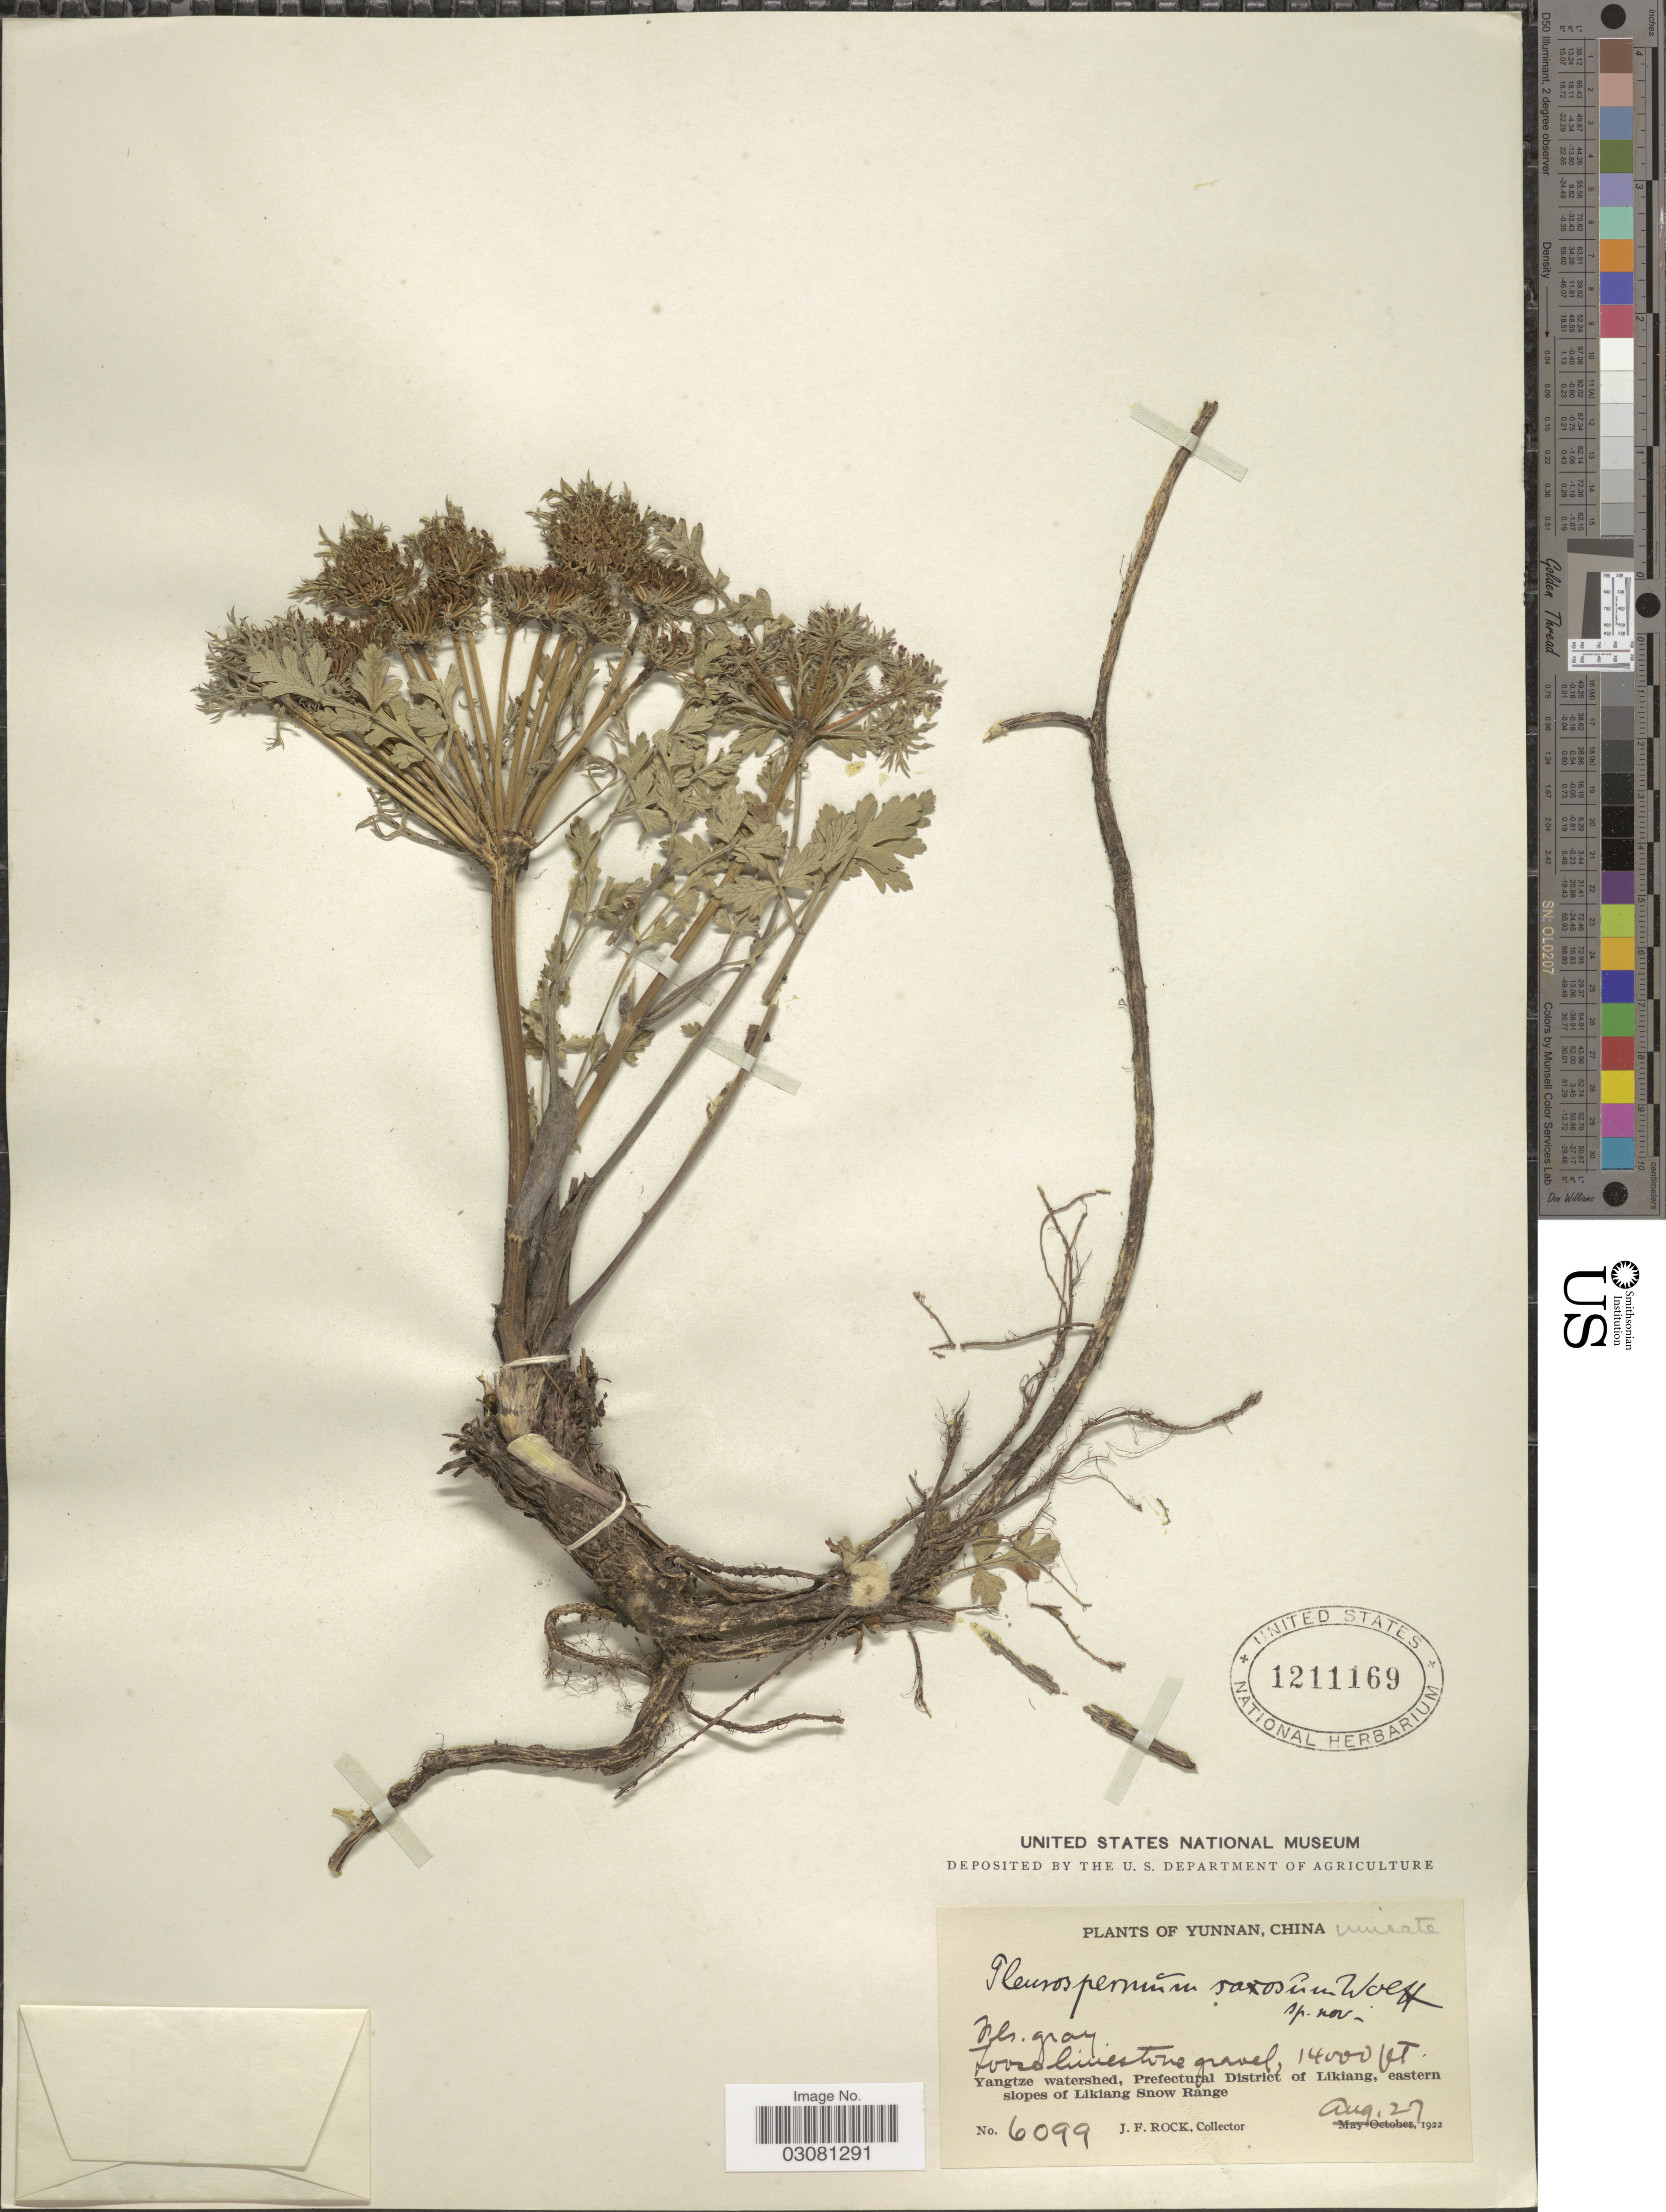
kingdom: Plantae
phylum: Tracheophyta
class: Magnoliopsida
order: Apiales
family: Apiaceae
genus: Pleurospermum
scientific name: Pleurospermum saxosum H. Wolff sp. nov. ined.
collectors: J. Rock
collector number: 6099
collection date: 1922-08-27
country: China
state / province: Yunnan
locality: Yangtze watershed, Prefectural District of Likiang, eastern slopes of Likiang Snow Range.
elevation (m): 4267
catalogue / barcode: US 1211169